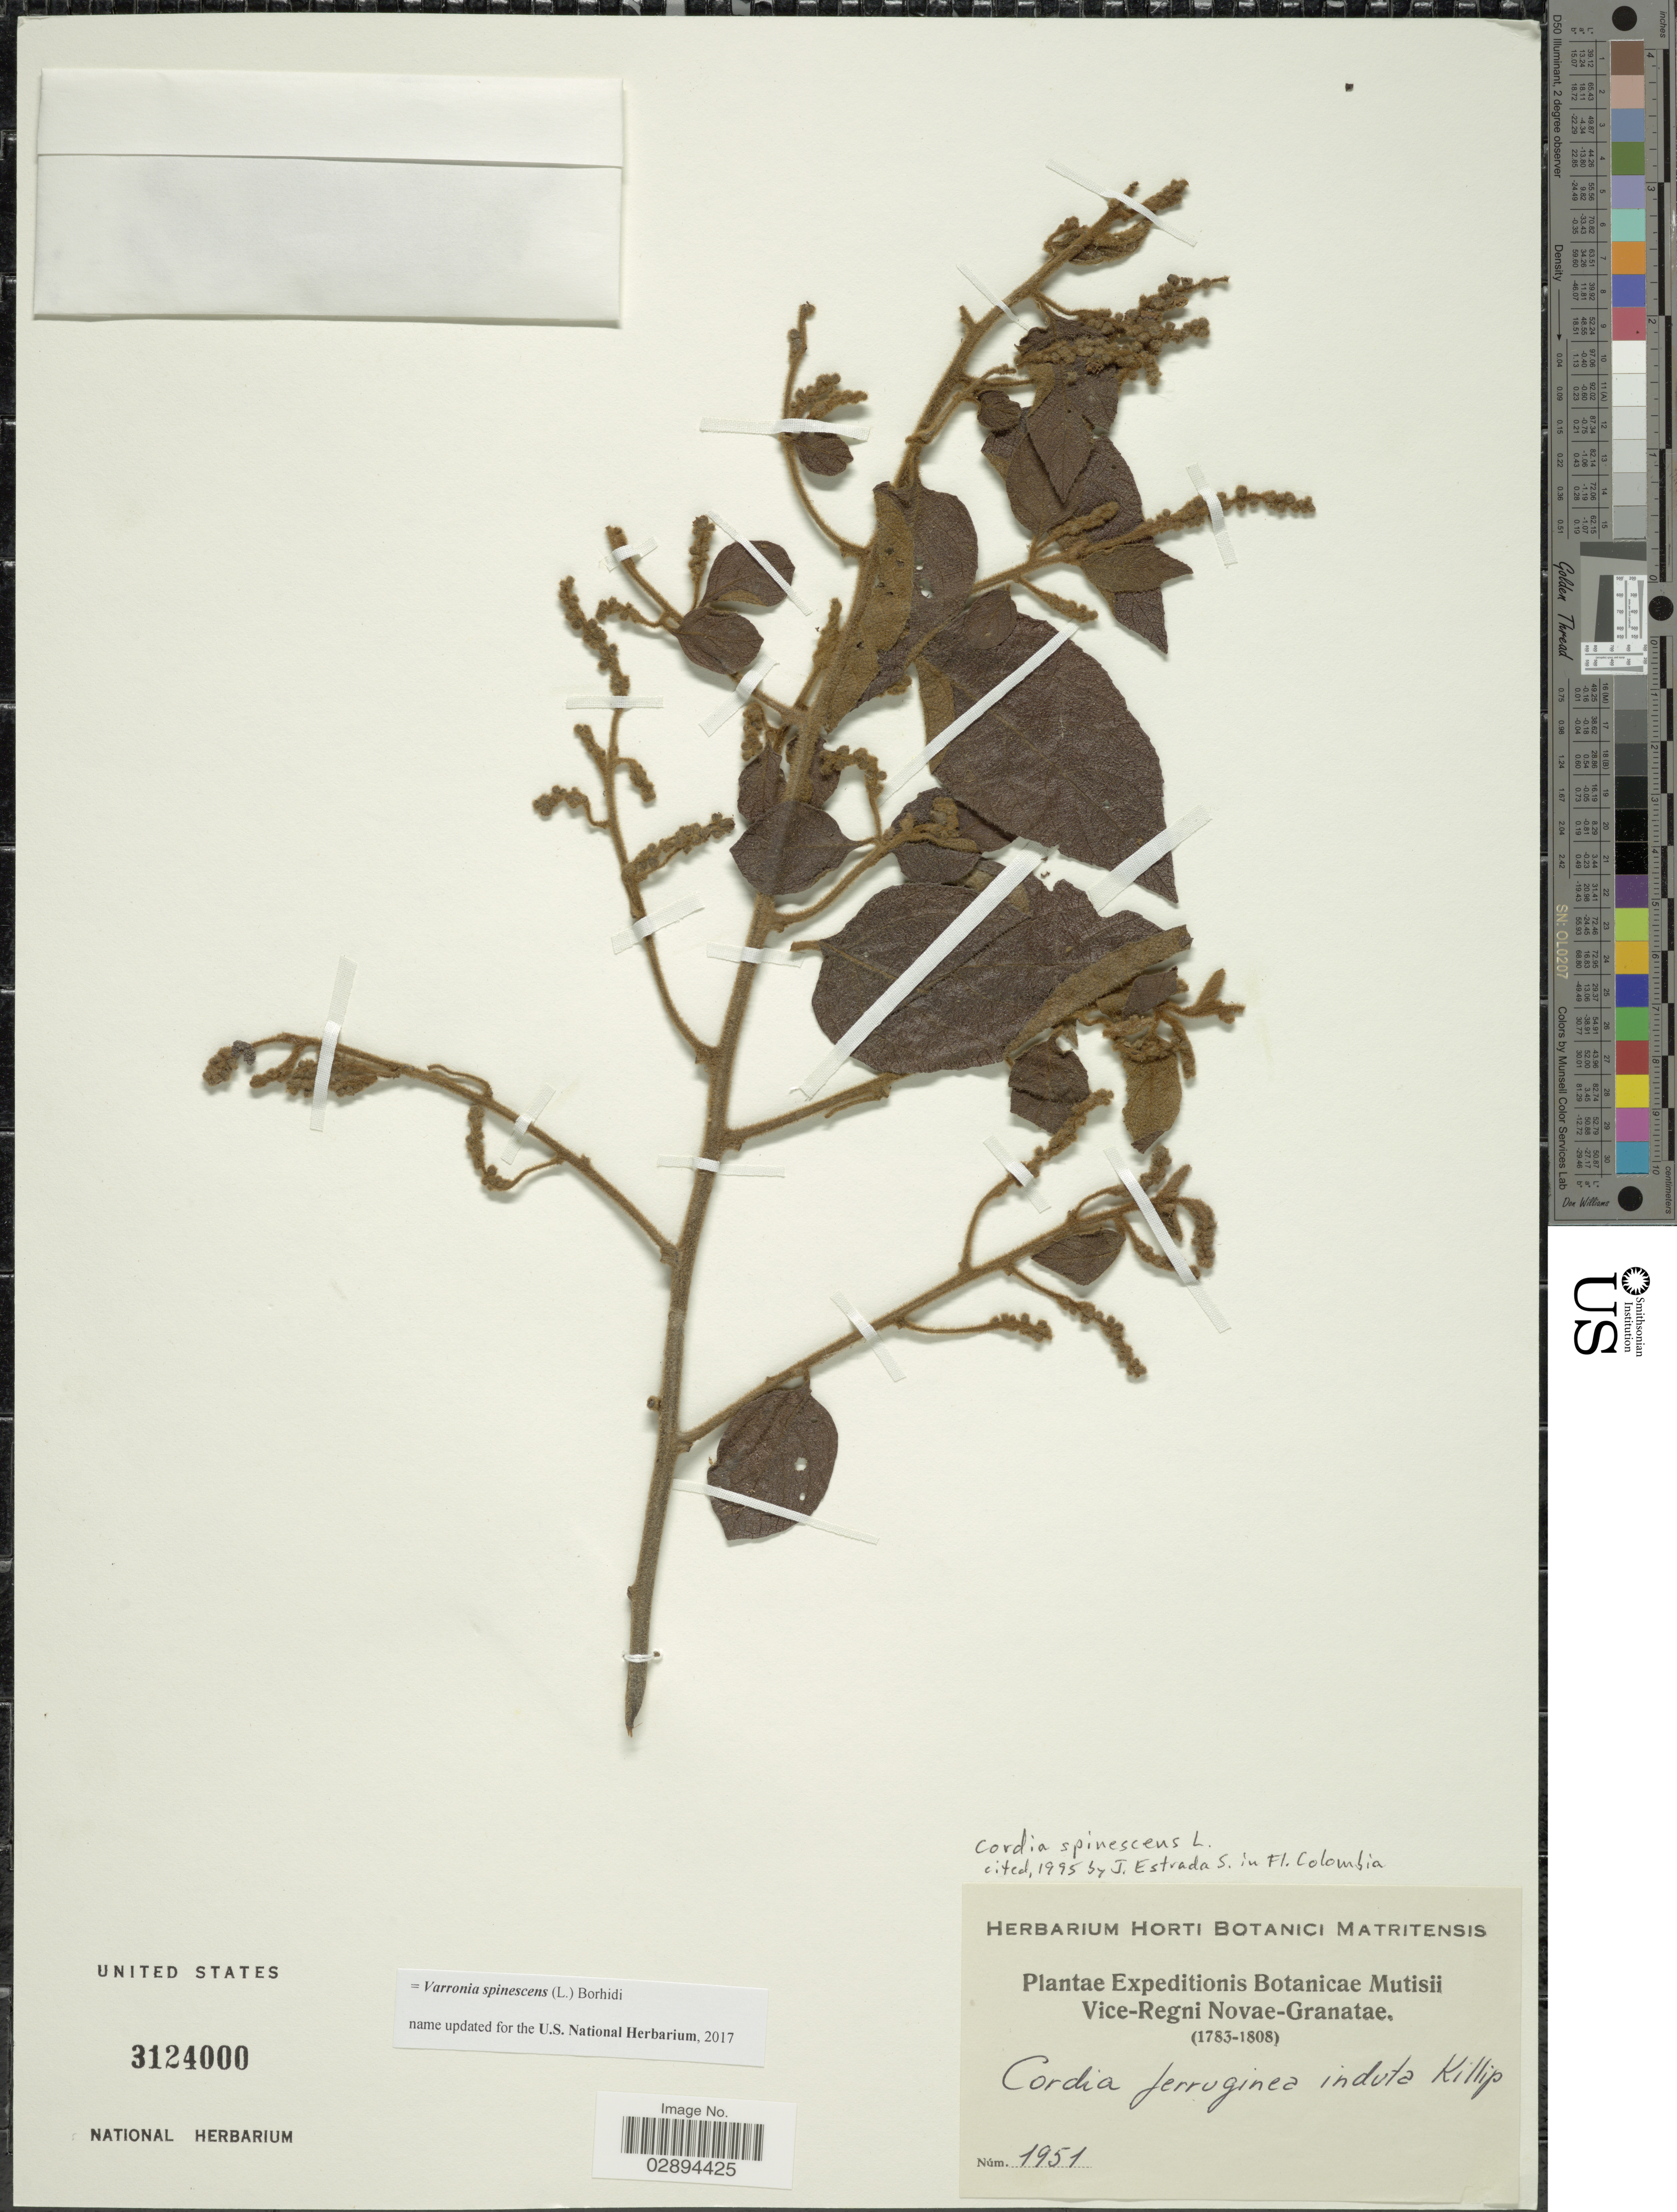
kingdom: Plantae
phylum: Tracheophyta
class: Magnoliopsida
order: Boraginales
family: Cordiaceae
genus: Varronia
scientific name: Varronia spinescens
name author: (L.) Borhidi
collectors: Mutisii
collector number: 1951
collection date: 1783/1808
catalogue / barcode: US 3124000